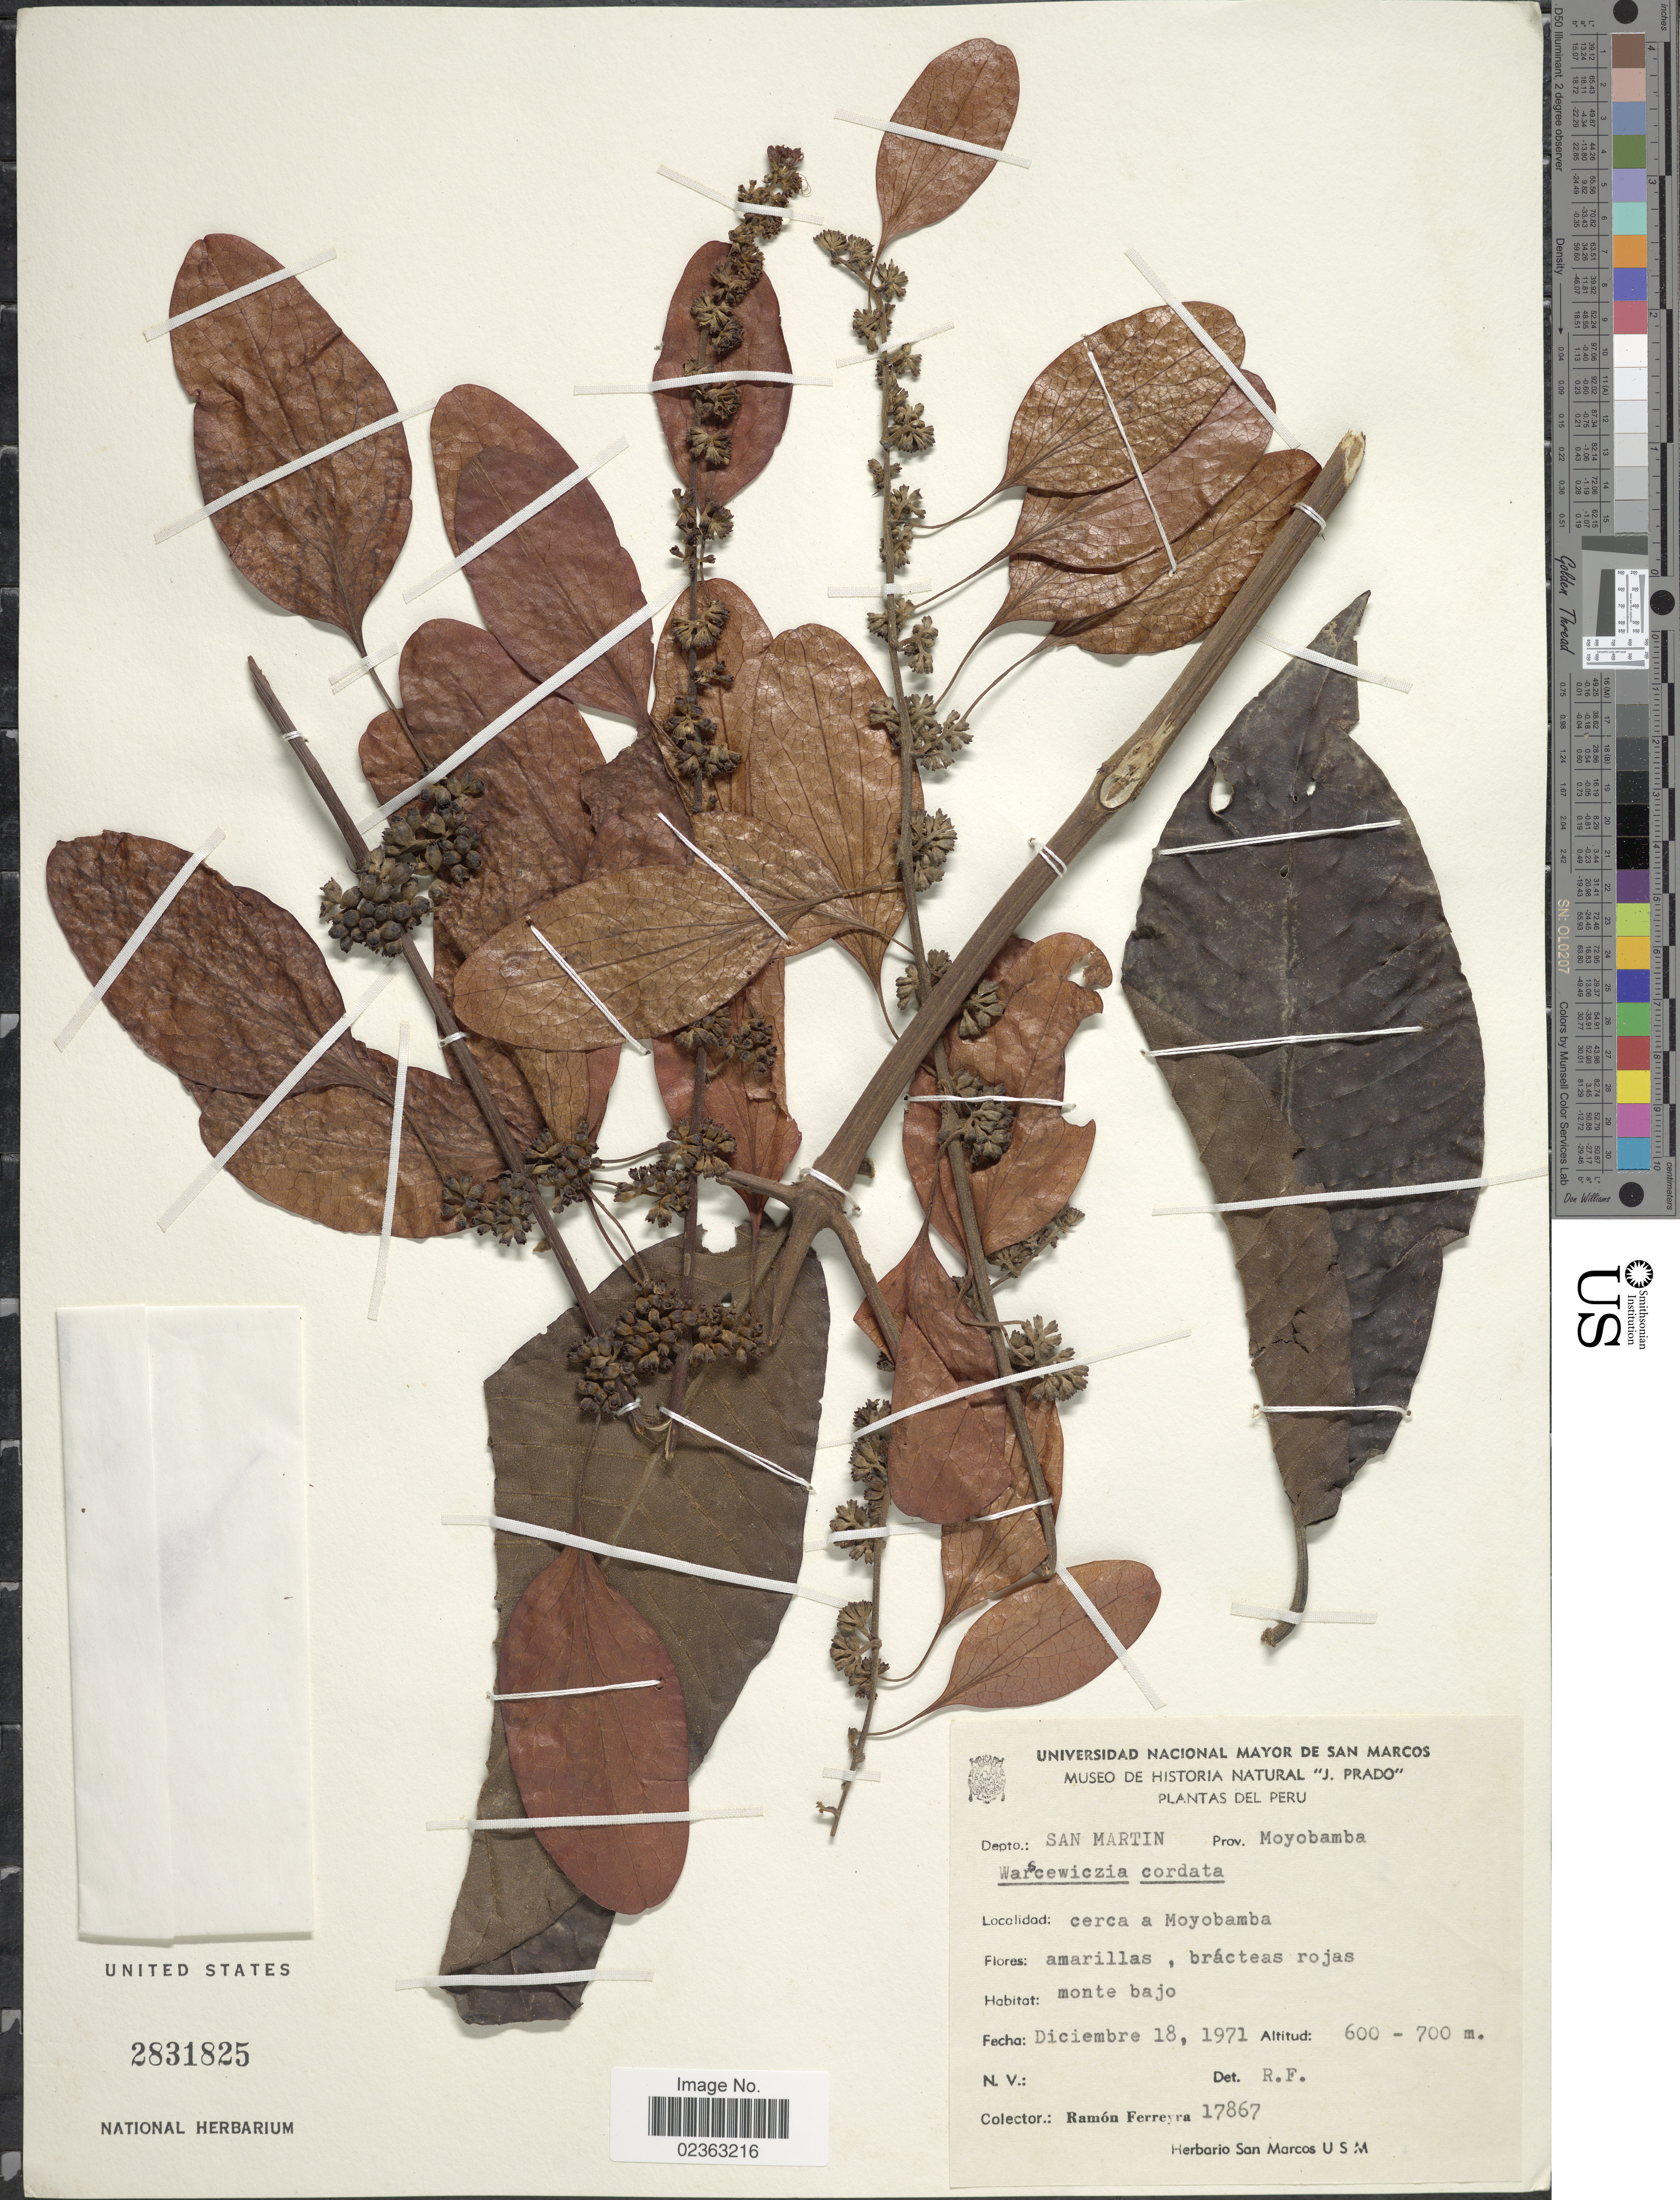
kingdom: Plantae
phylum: Tracheophyta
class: Magnoliopsida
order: Gentianales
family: Rubiaceae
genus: Warszewiczia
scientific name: Warszewiczia cordata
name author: Spruce ex K. Schum.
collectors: R. A. Ferreyra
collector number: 17867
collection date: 1971-12-18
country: Peru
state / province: San Martín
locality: Prov. Moyobamba, cerca a Moyobamba, monte bajo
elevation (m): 600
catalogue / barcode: US 2831825